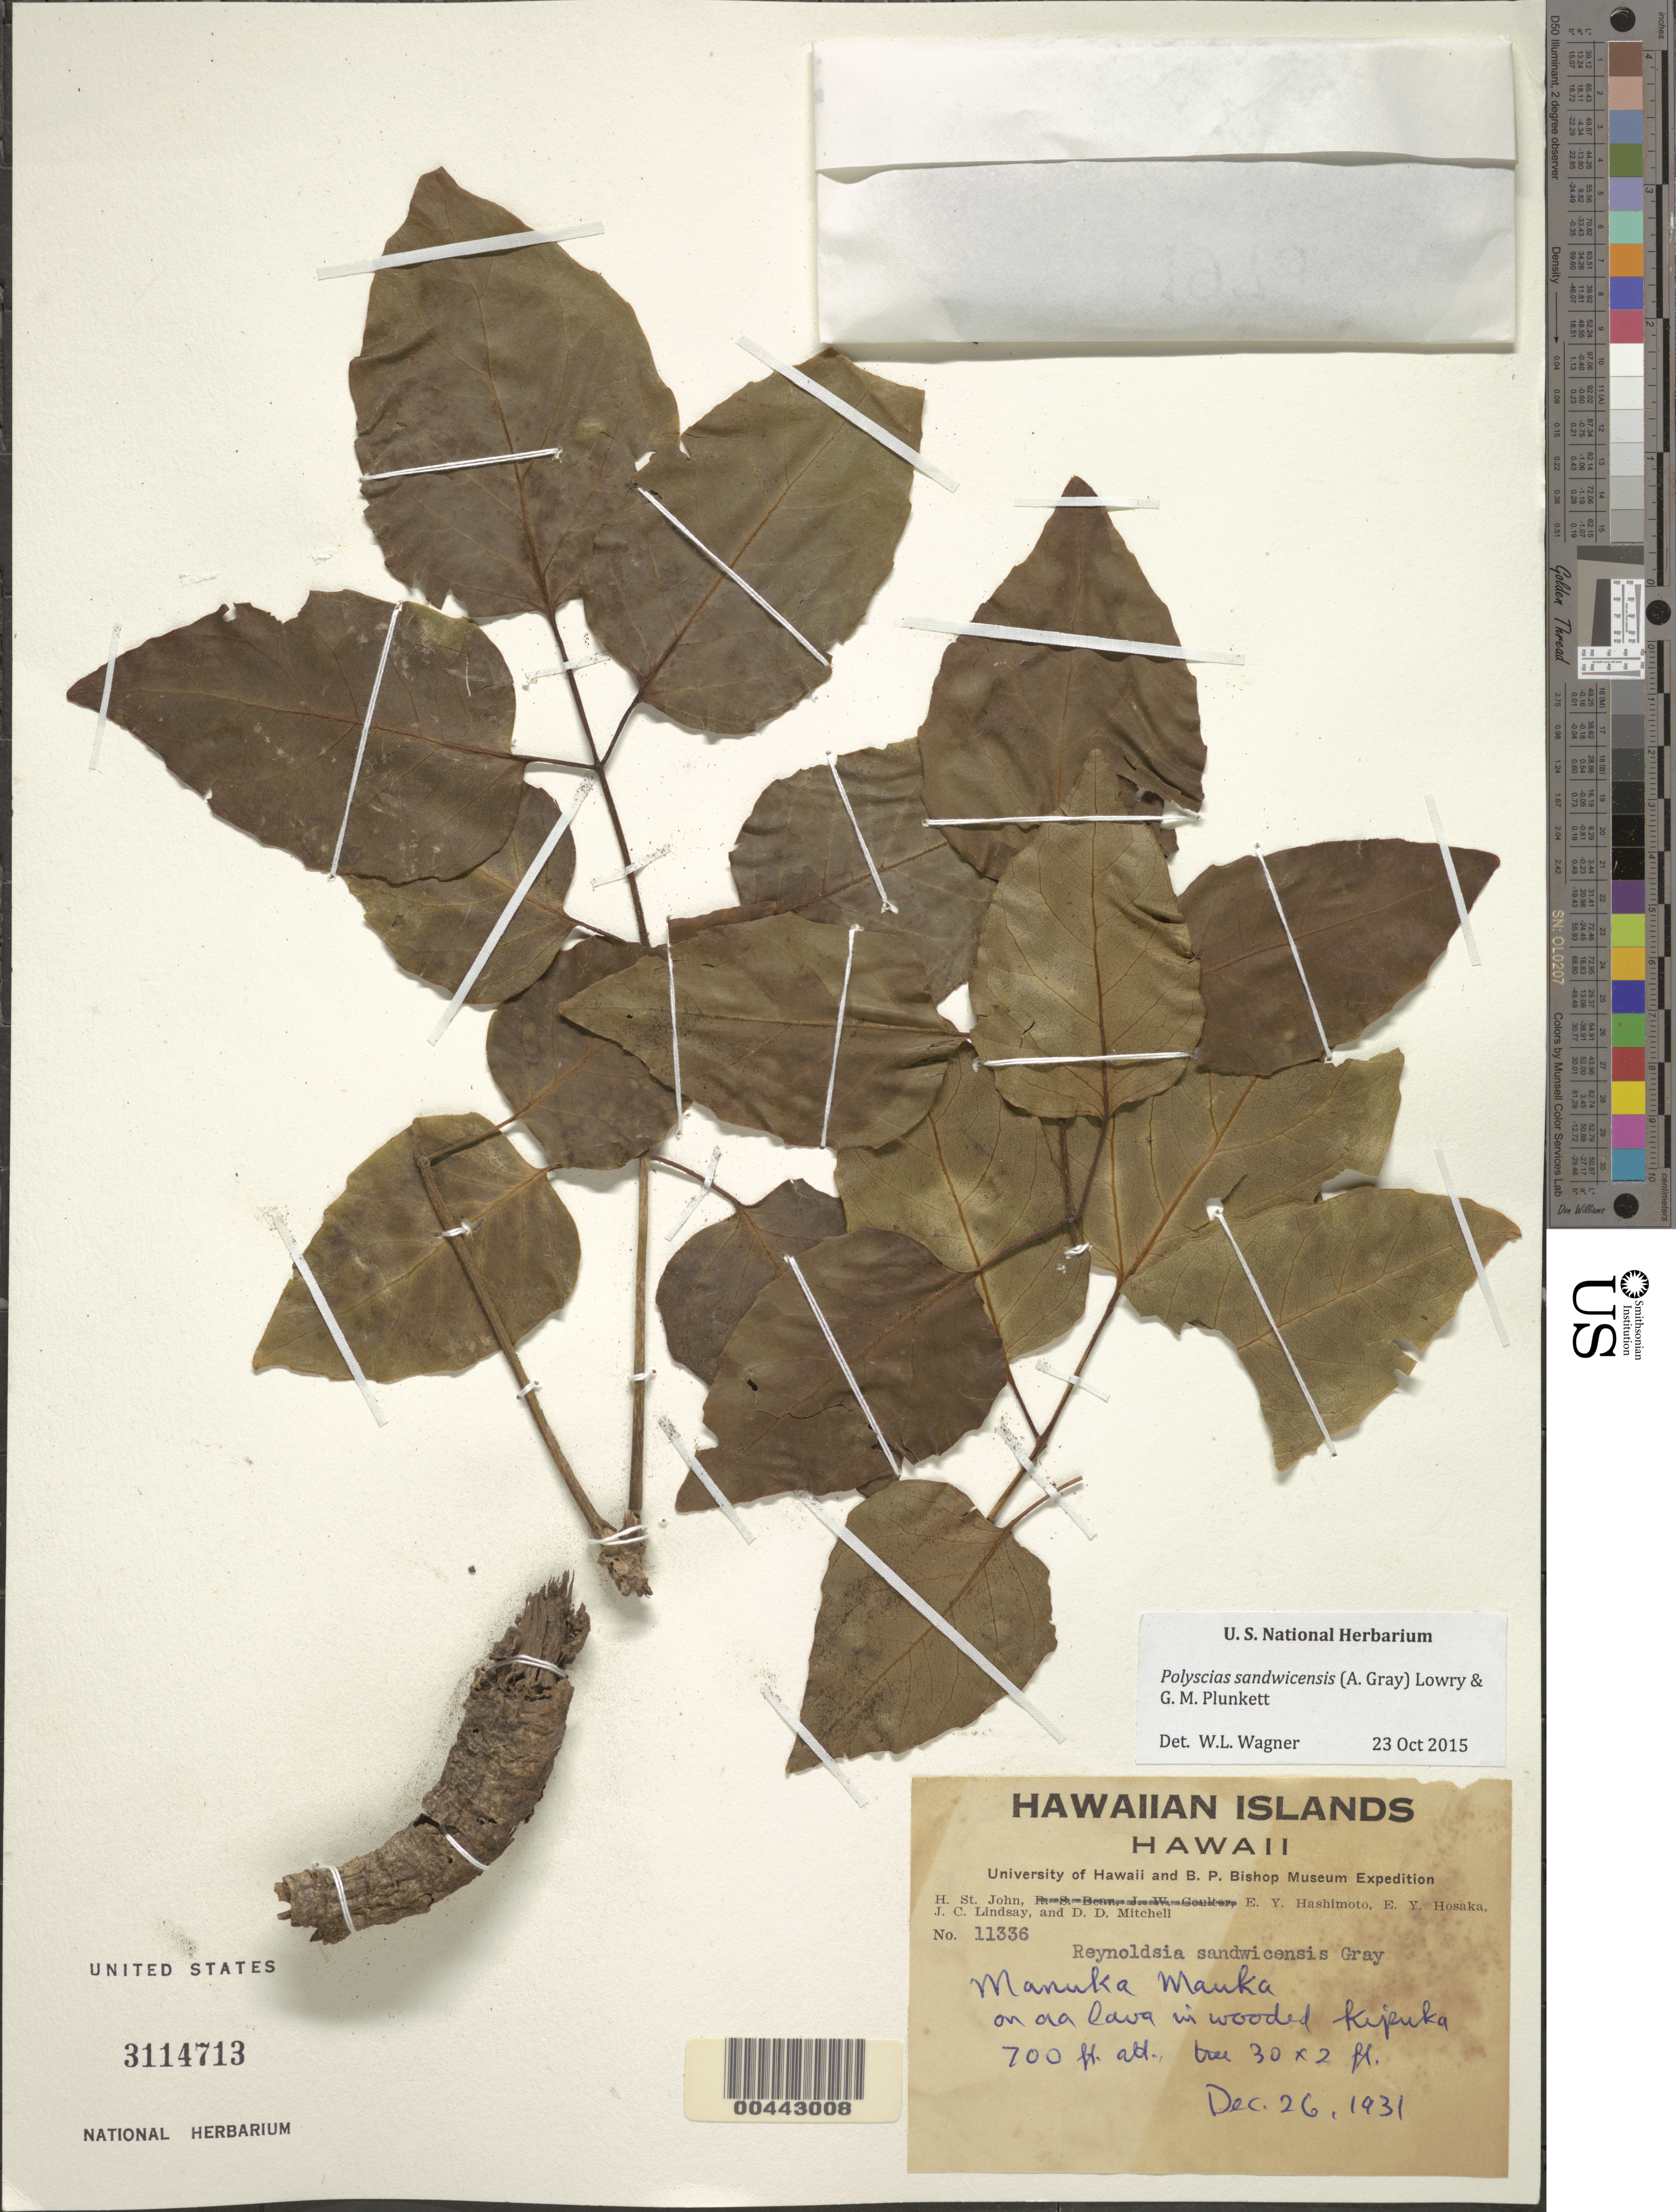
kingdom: Plantae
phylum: Tracheophyta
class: Magnoliopsida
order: Apiales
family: Araliaceae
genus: Polyscias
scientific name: Polyscias sandwicensis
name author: (A. Gray) Lowry & G. M. Plunkett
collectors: H. St. John, E. Hashimoto & E. Y. Hosaka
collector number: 11336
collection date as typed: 26 Dec 1931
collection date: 1931-12-26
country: United States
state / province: Hawaii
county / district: Kauai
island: Kaua'i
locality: Manuka Mauka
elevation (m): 213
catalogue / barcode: US 3114713